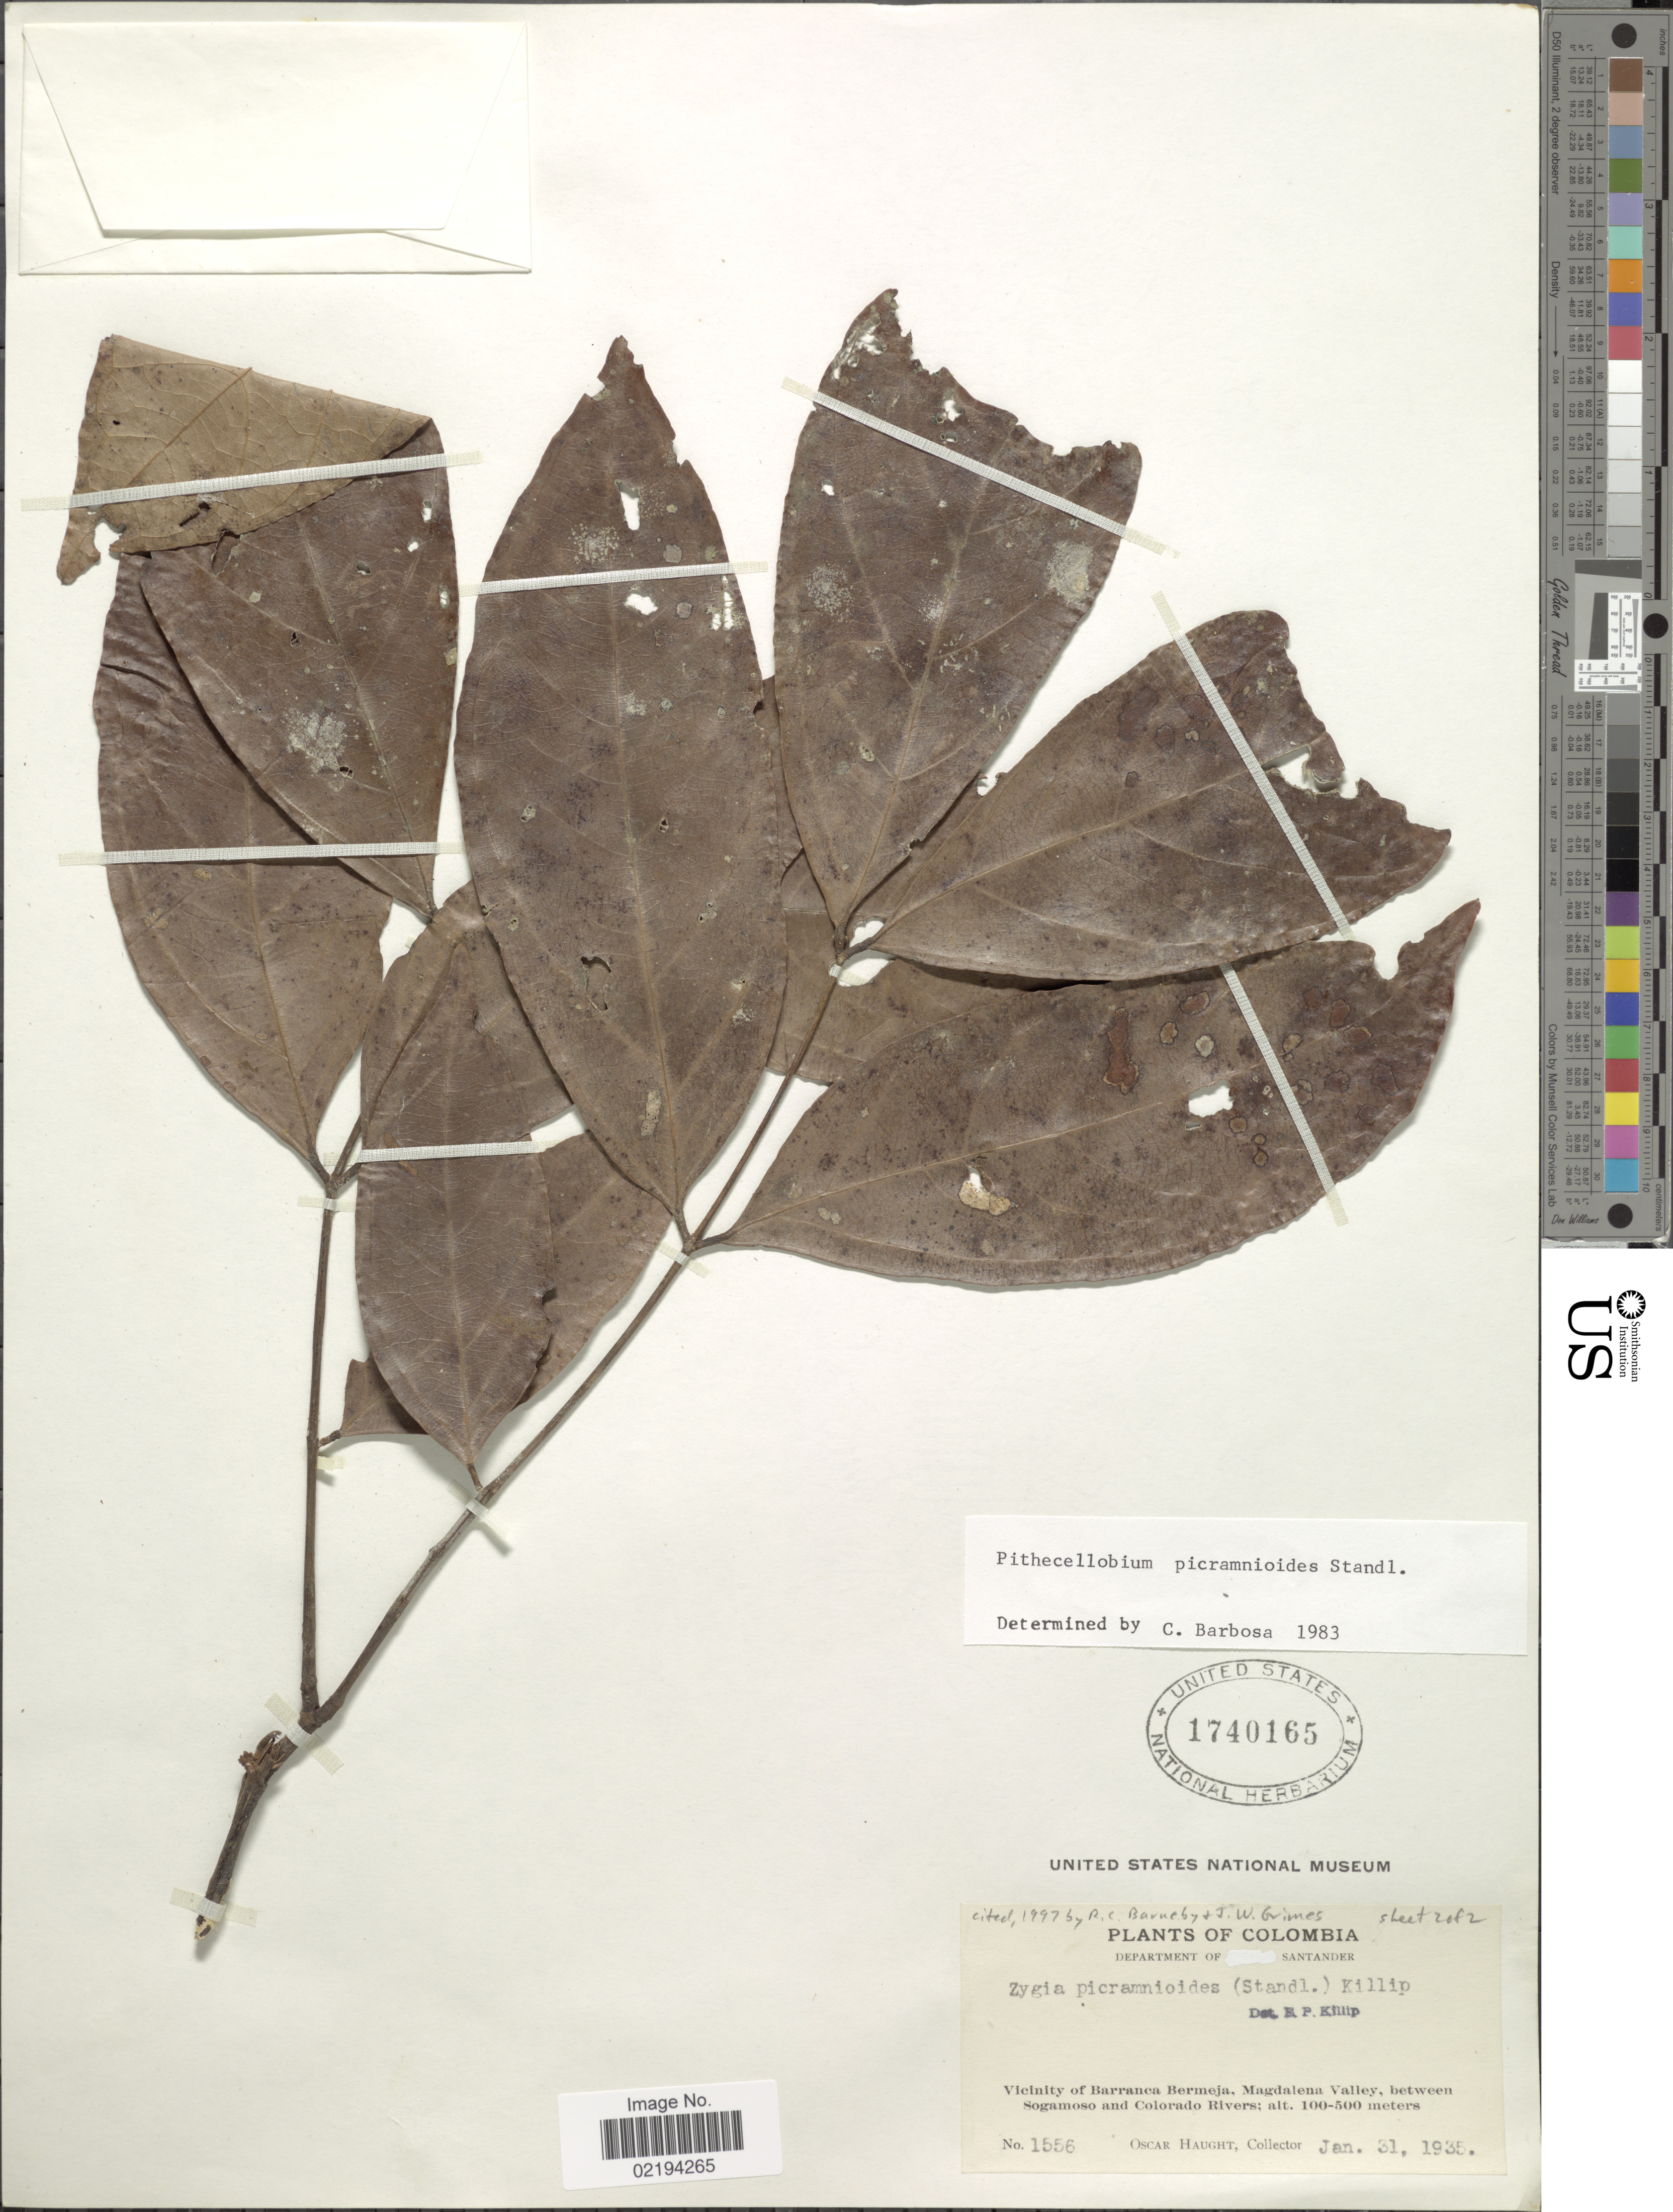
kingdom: Plantae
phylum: Tracheophyta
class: Magnoliopsida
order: Fabales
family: Fabaceae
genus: Zygia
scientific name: Zygia picramnioides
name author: (Standl. ex Killip) Killip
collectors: O. Haught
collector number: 1556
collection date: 1935-01-31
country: Colombia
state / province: Santander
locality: Vicinity of Barranca Bermeja, Magdalena Valley, between Sogamoso and Colorado Rivers.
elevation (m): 100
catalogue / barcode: US 1740165